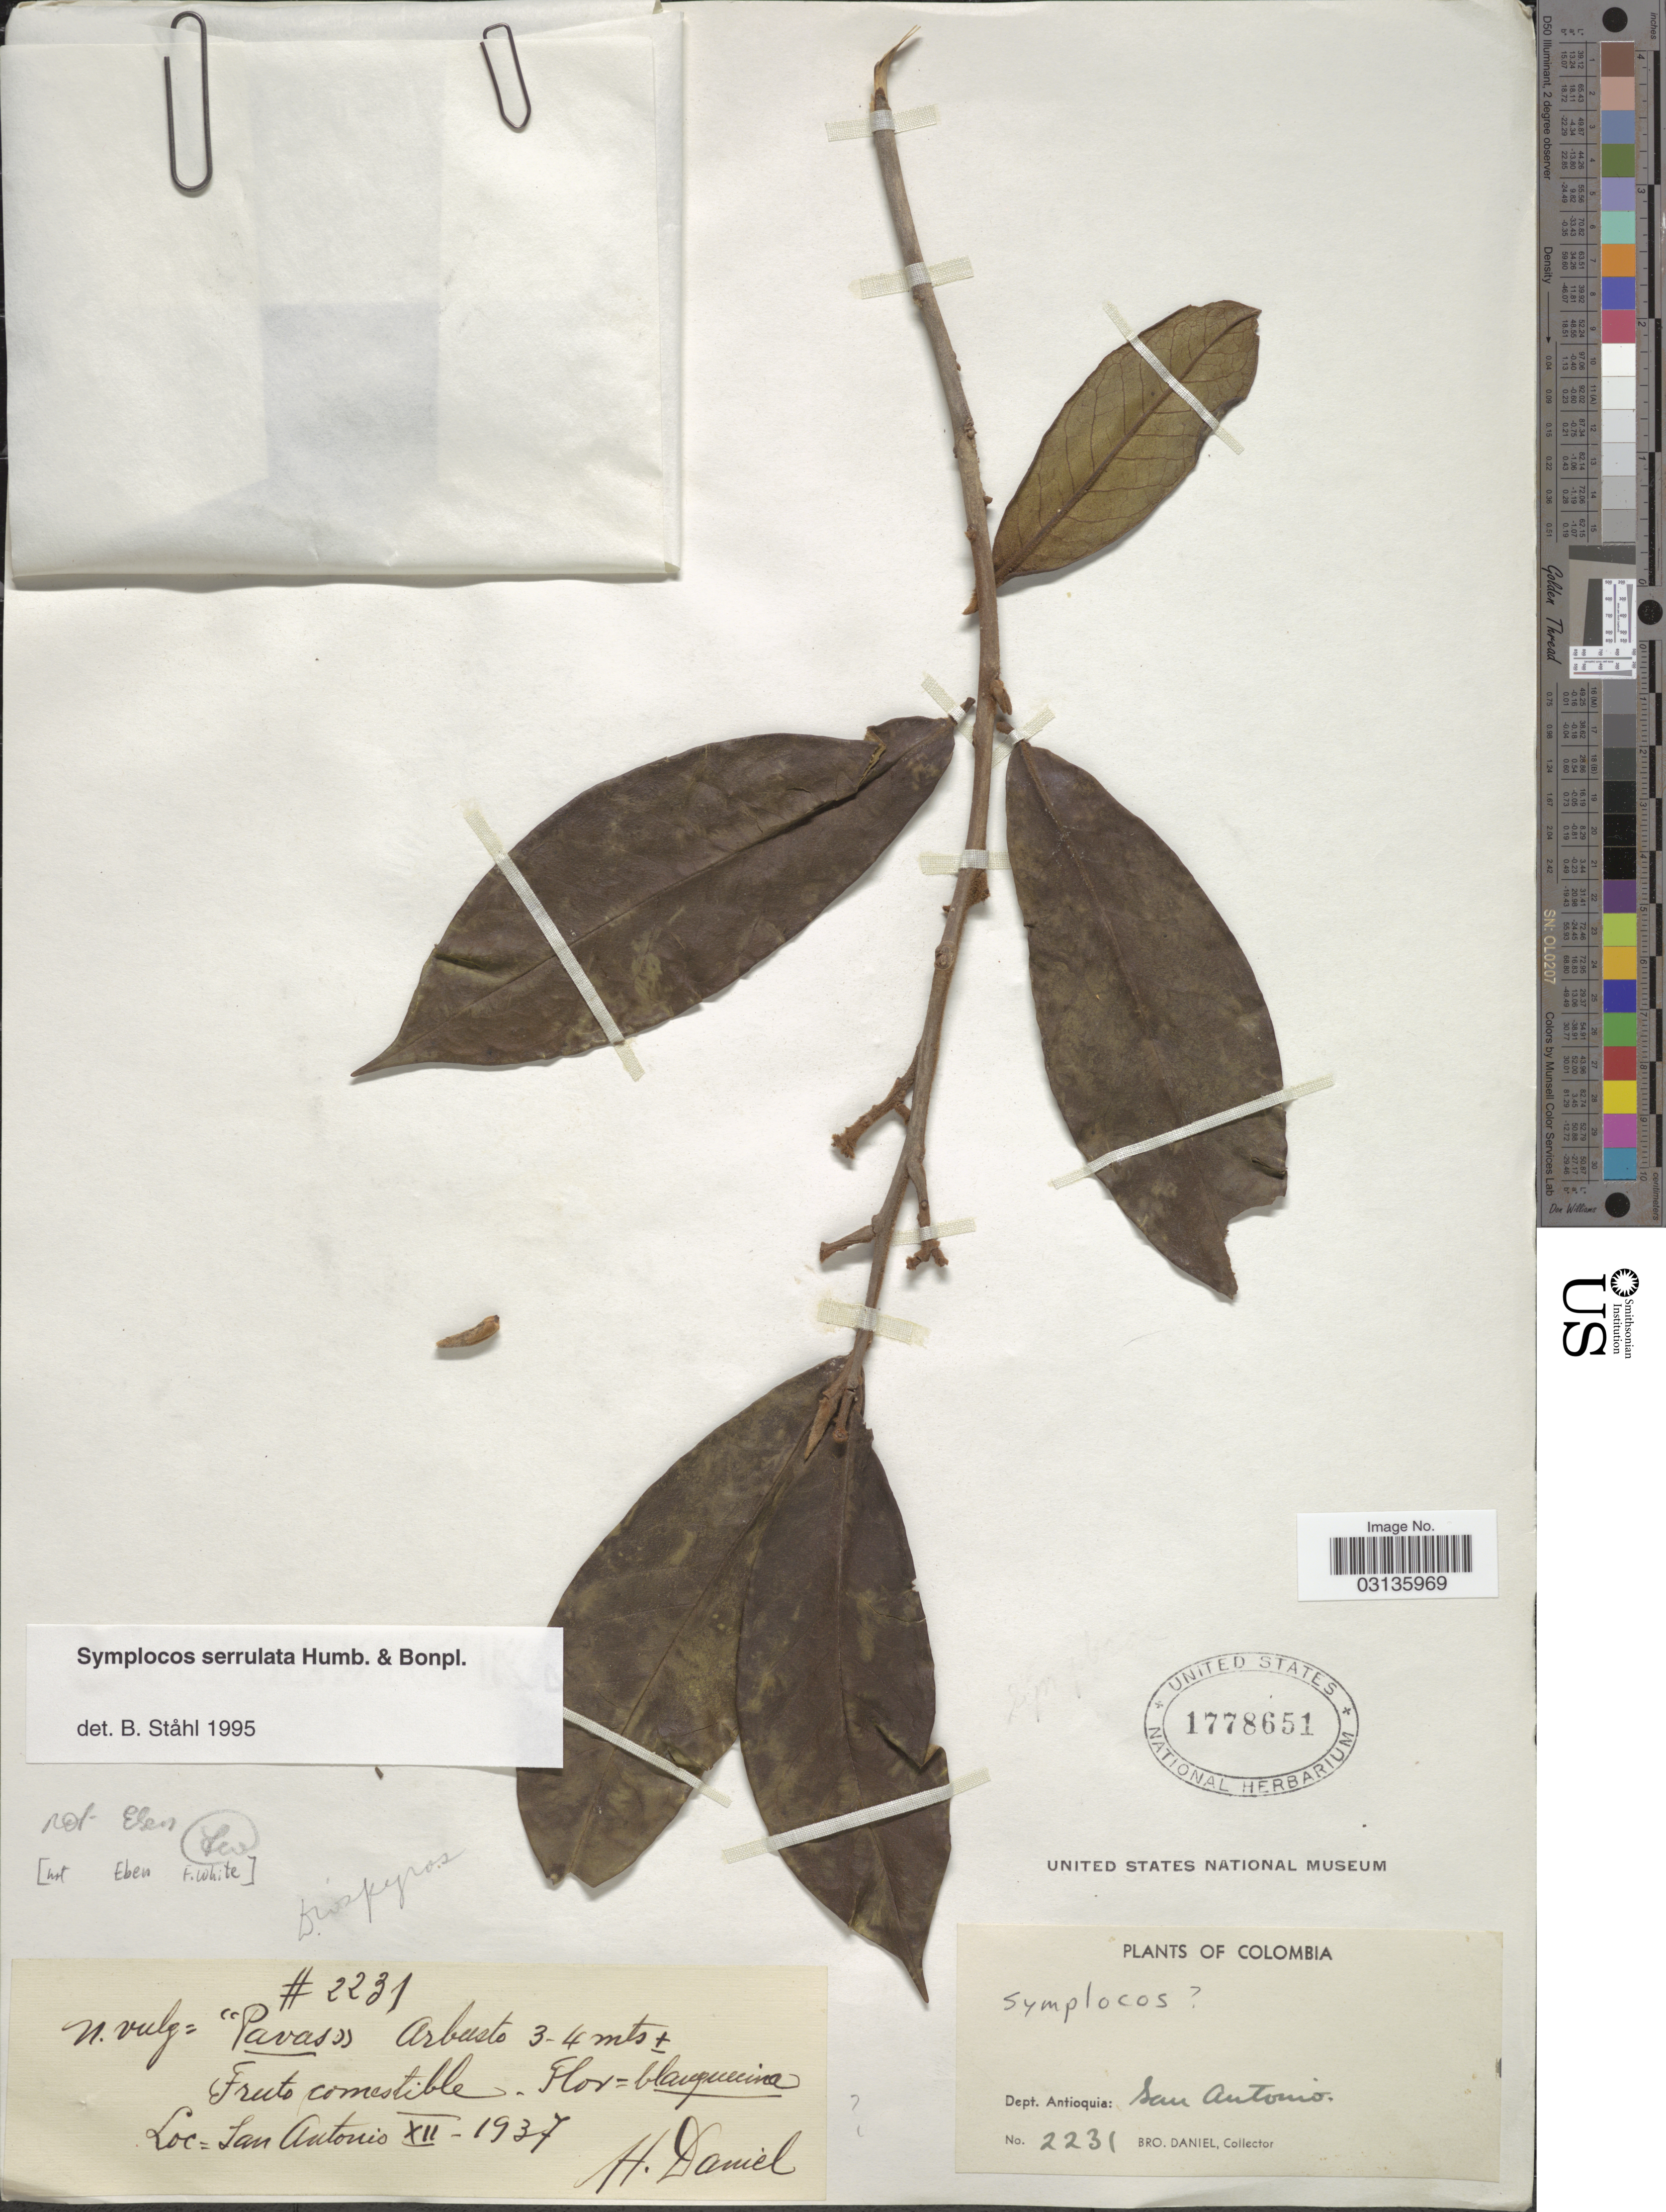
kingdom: Plantae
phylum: Tracheophyta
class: Magnoliopsida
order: Ericales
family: Symplocaceae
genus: Symplocos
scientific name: Symplocos serrulata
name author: Bonpl.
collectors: Bro. Daniel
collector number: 2231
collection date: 1937-12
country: Colombia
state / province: Antioquia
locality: Dept. Antioquia: San Antonio.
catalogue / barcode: US 1778651